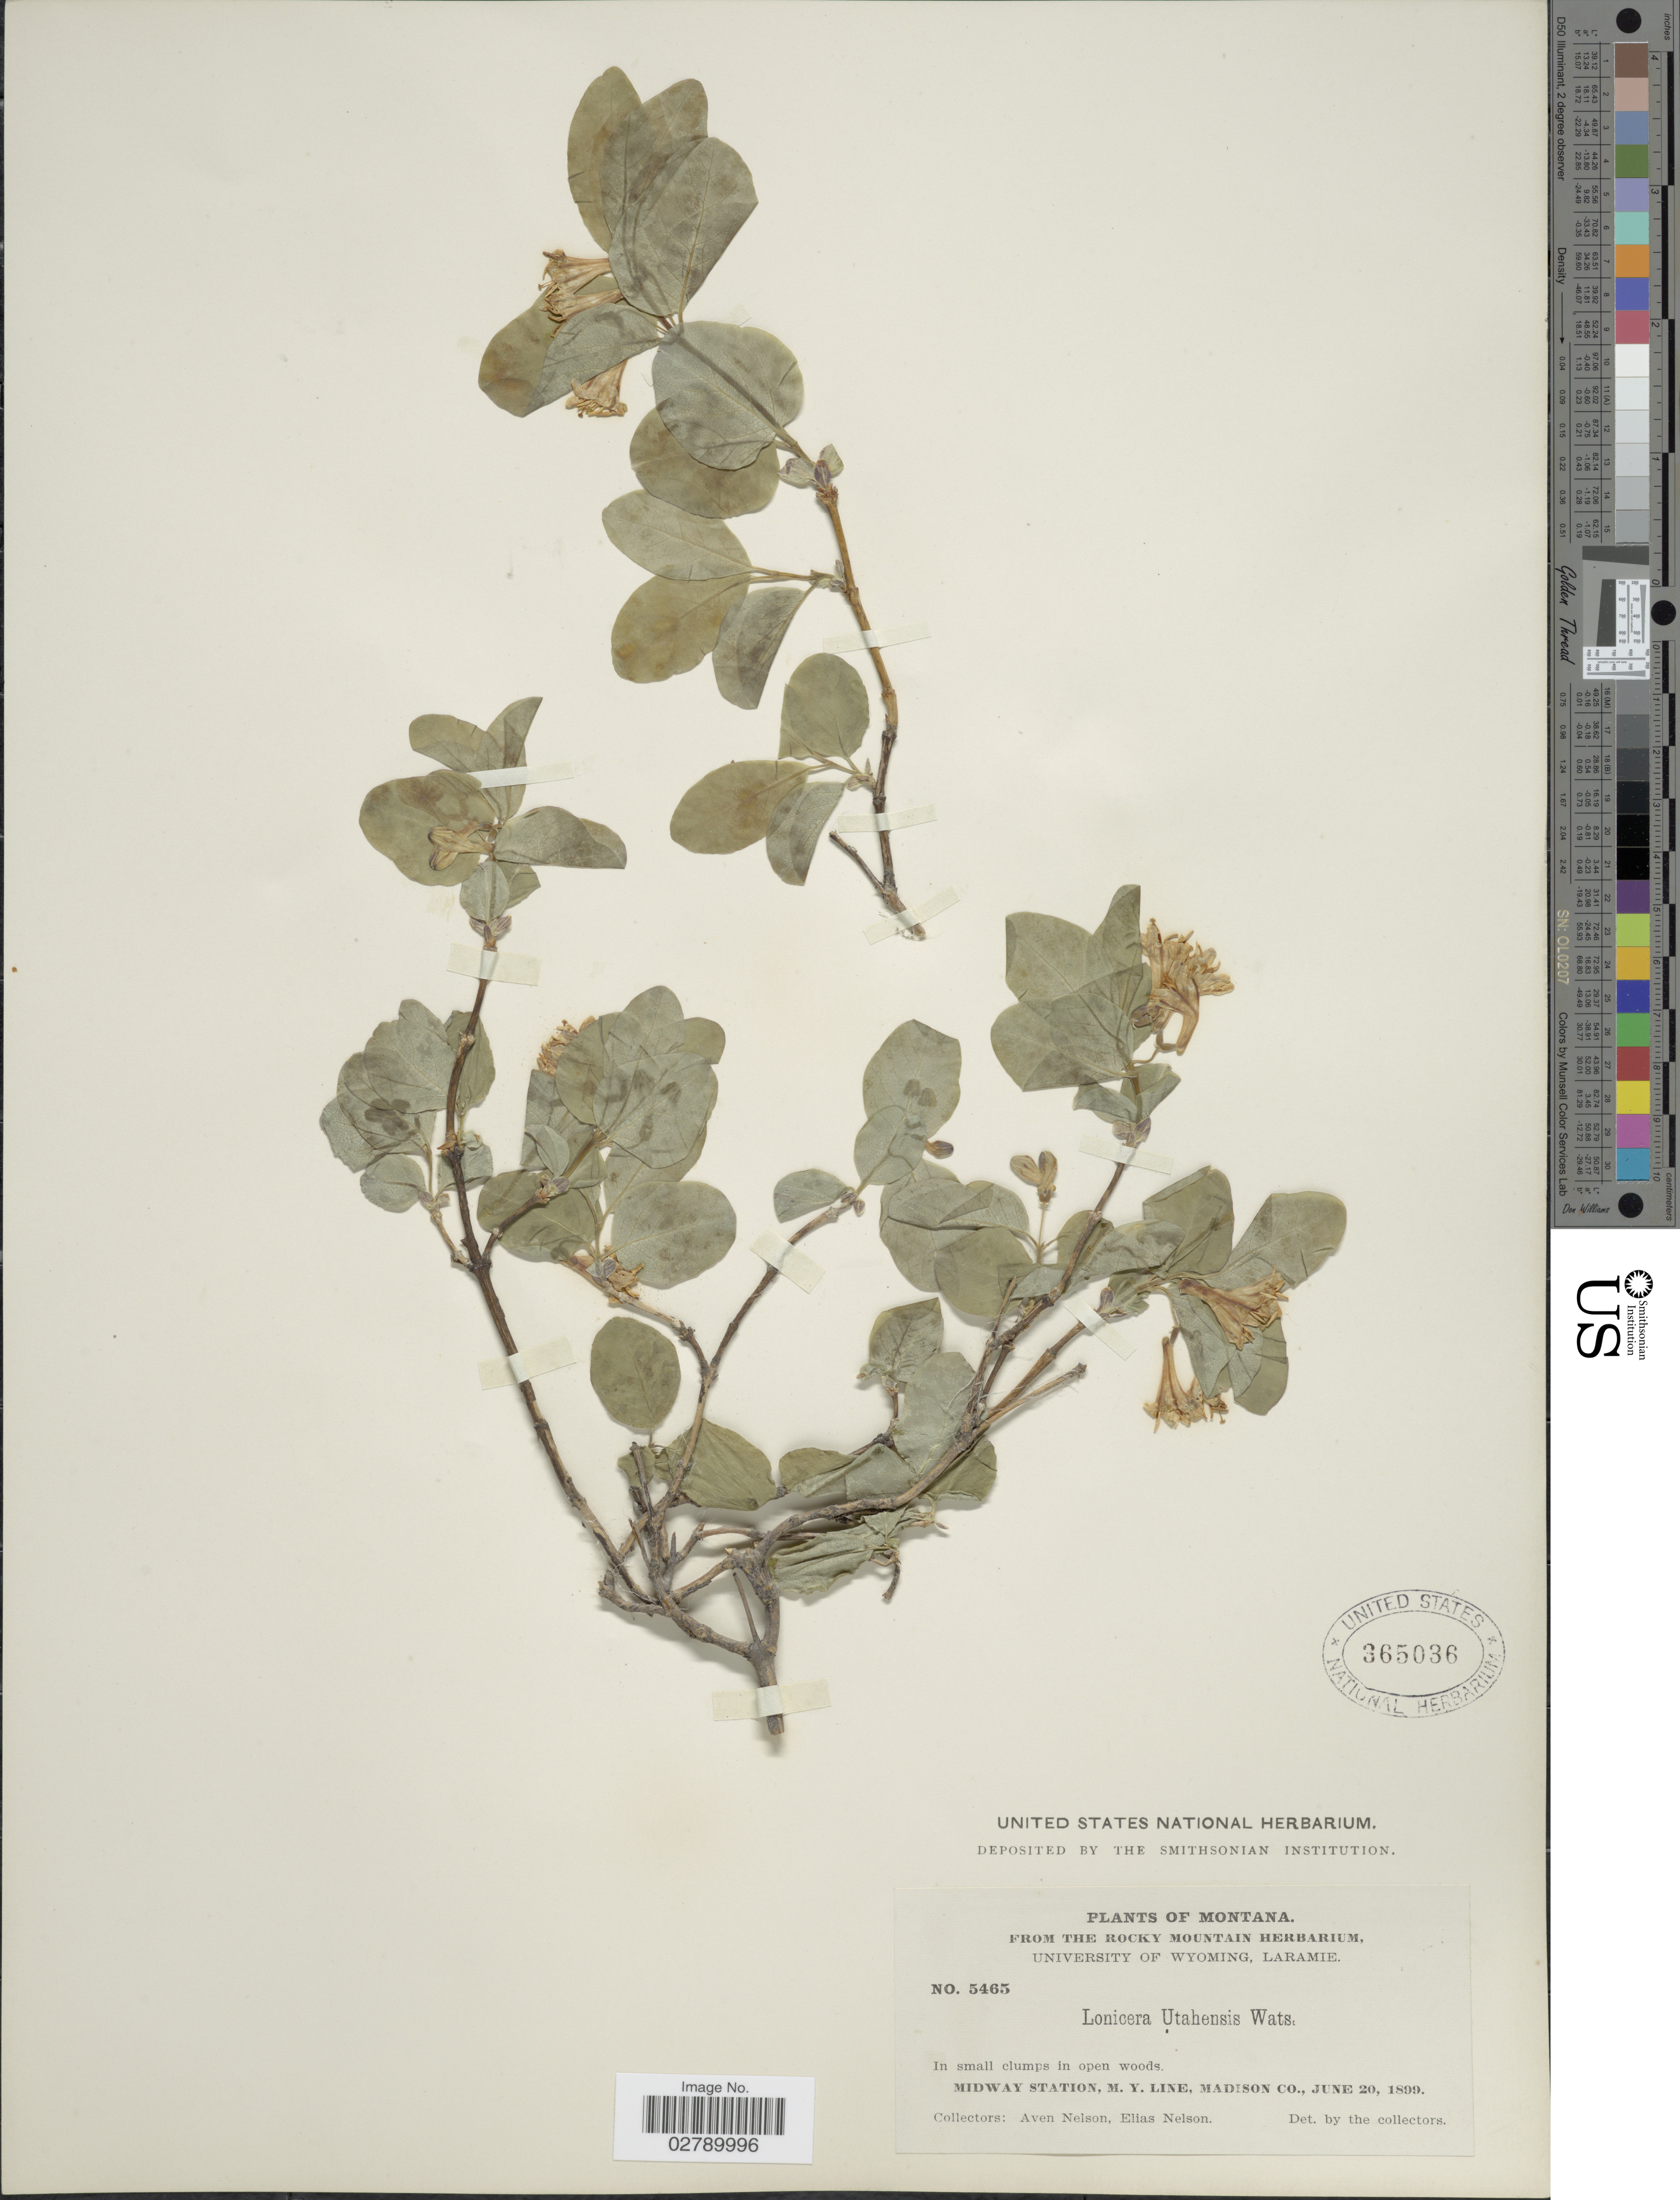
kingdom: Plantae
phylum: Tracheophyta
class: Magnoliopsida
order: Dipsacales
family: Caprifoliaceae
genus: Lonicera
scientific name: Lonicera utahensis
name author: S. Watson in C. King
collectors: A. Nelson & E. Nelson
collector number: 5465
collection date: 1899-06-20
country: United States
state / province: Montana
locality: Midway Station, M. Y. Line, Madison Co.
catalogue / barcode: US 365036